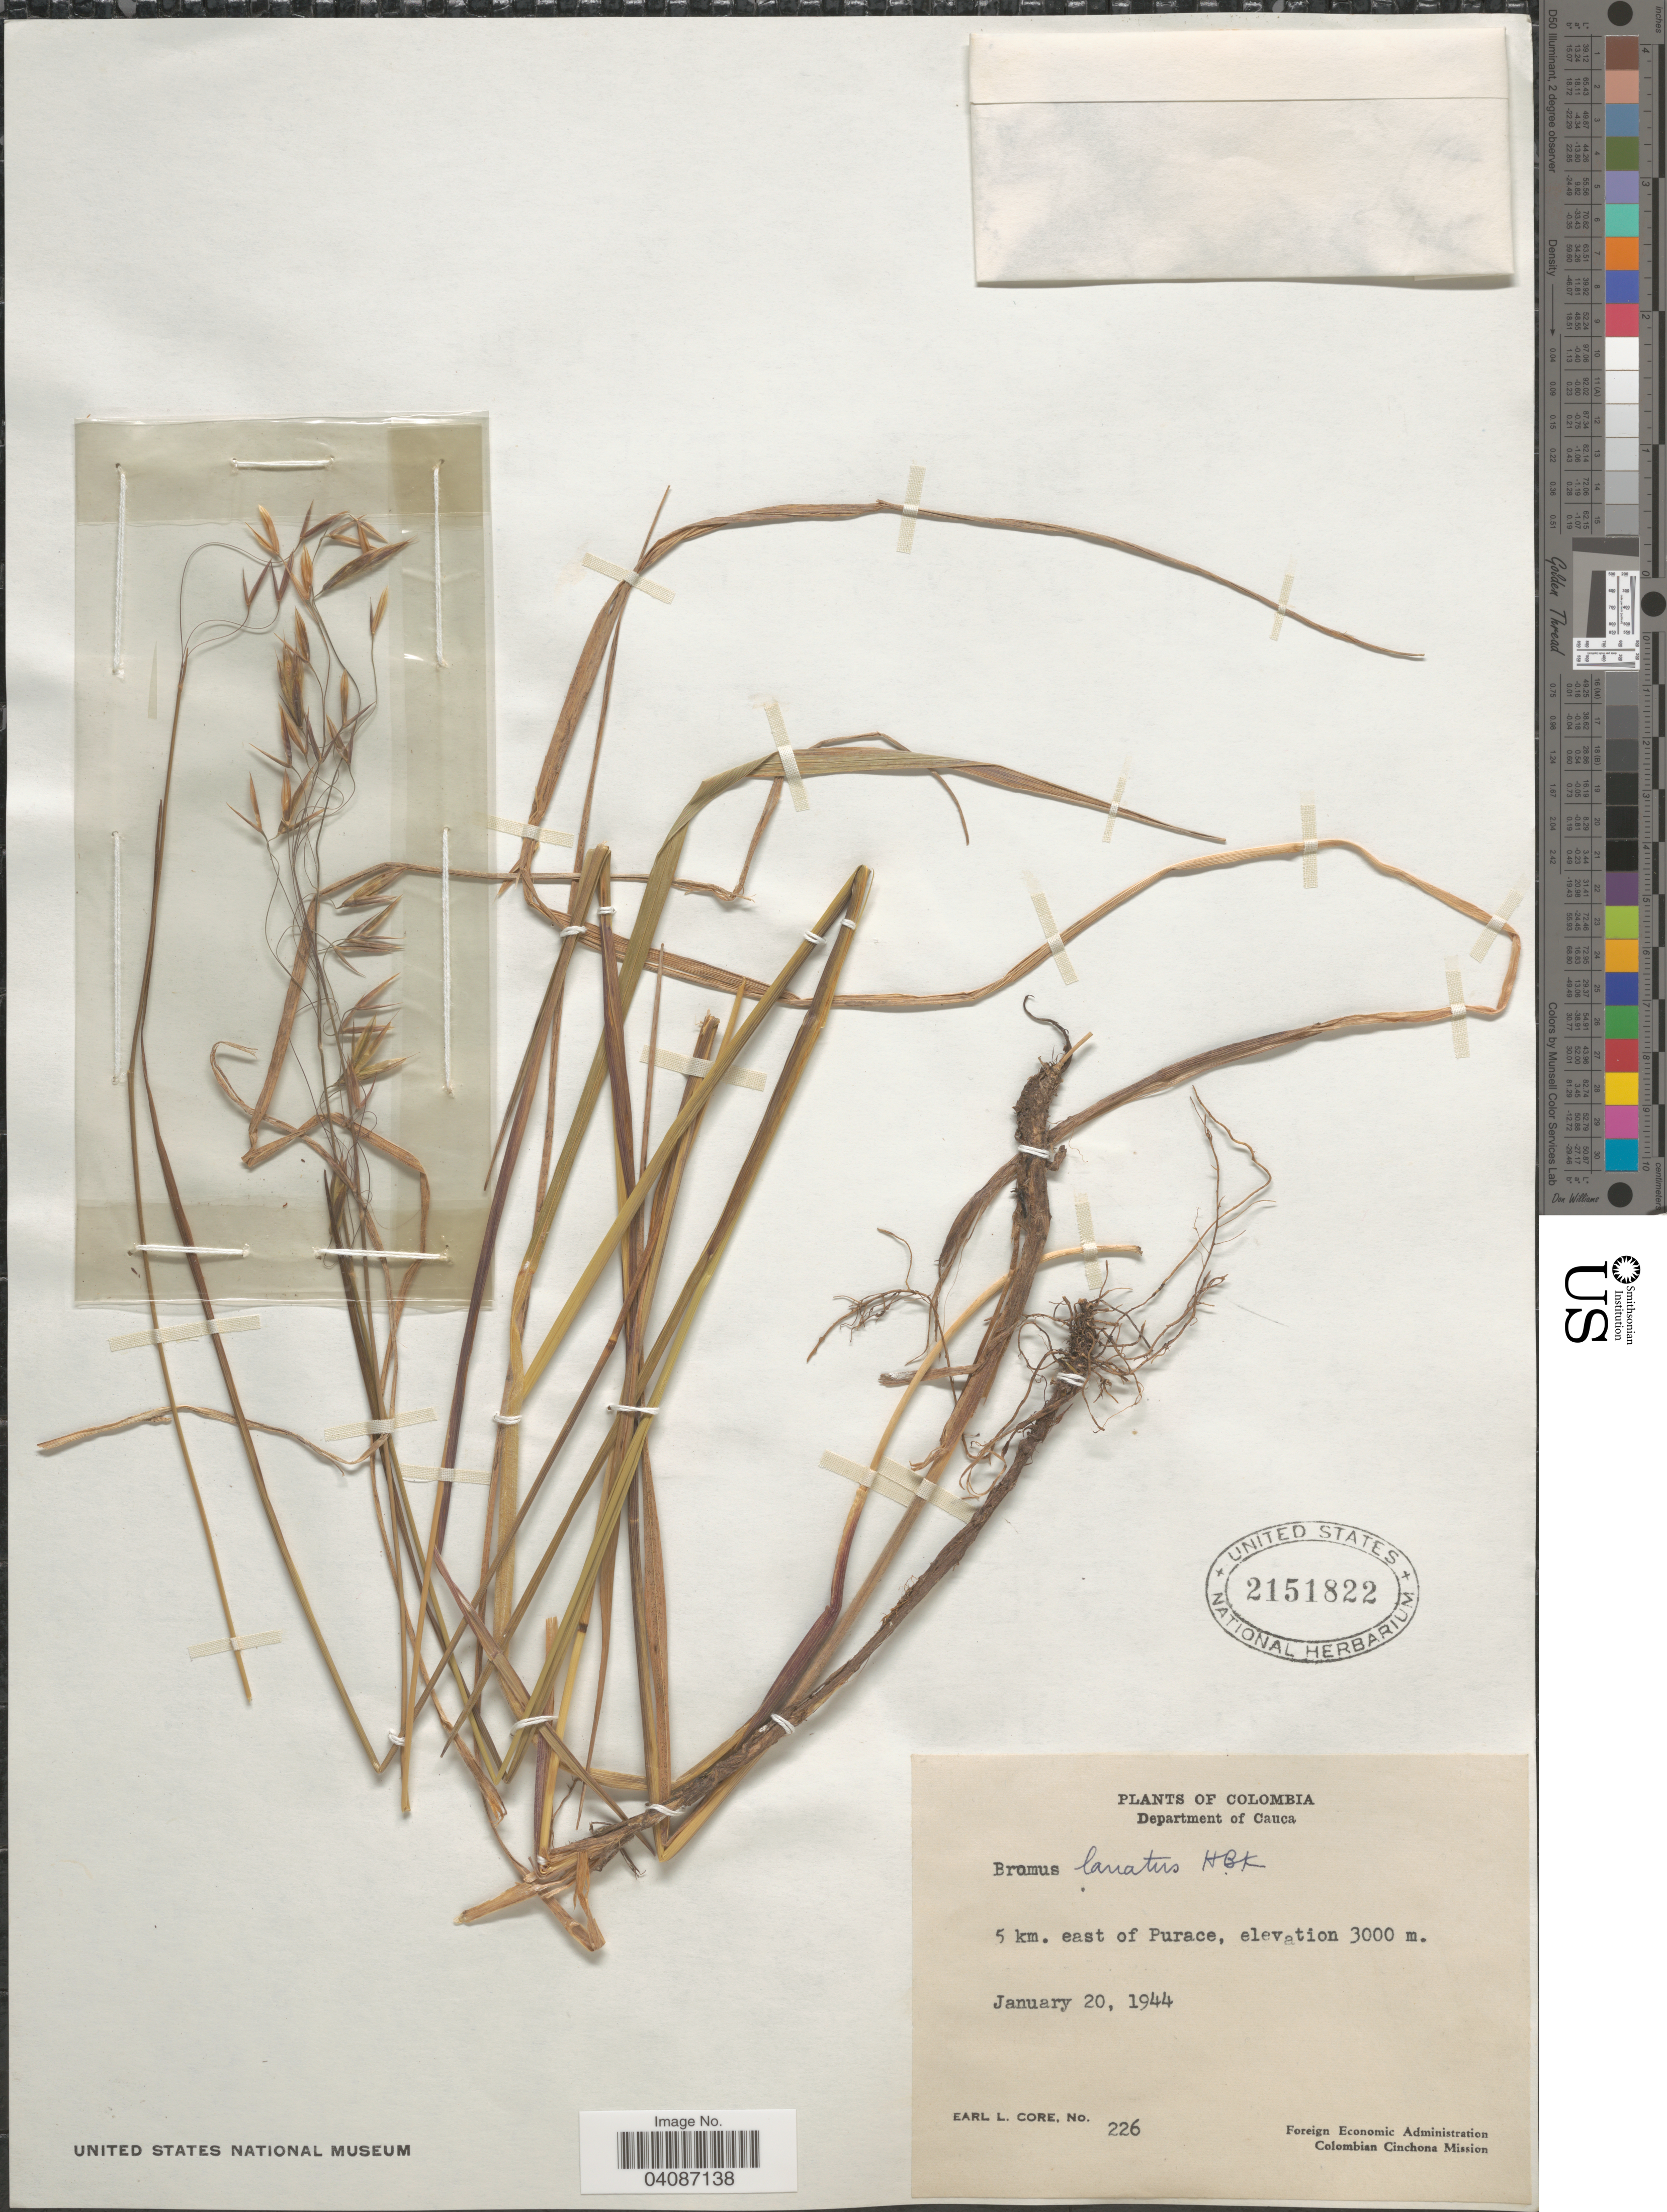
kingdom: Plantae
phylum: Tracheophyta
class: Liliopsida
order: Poales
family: Poaceae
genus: Bromus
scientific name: Bromus lanatus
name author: Kunth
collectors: E. L. Core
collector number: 226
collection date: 1944-01-20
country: Colombia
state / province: Cauca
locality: Department of Cauca. 5 km. east of Purace. Foreign Economic Administration Colombian Cinchona Mission.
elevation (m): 3000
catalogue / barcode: US 2151822